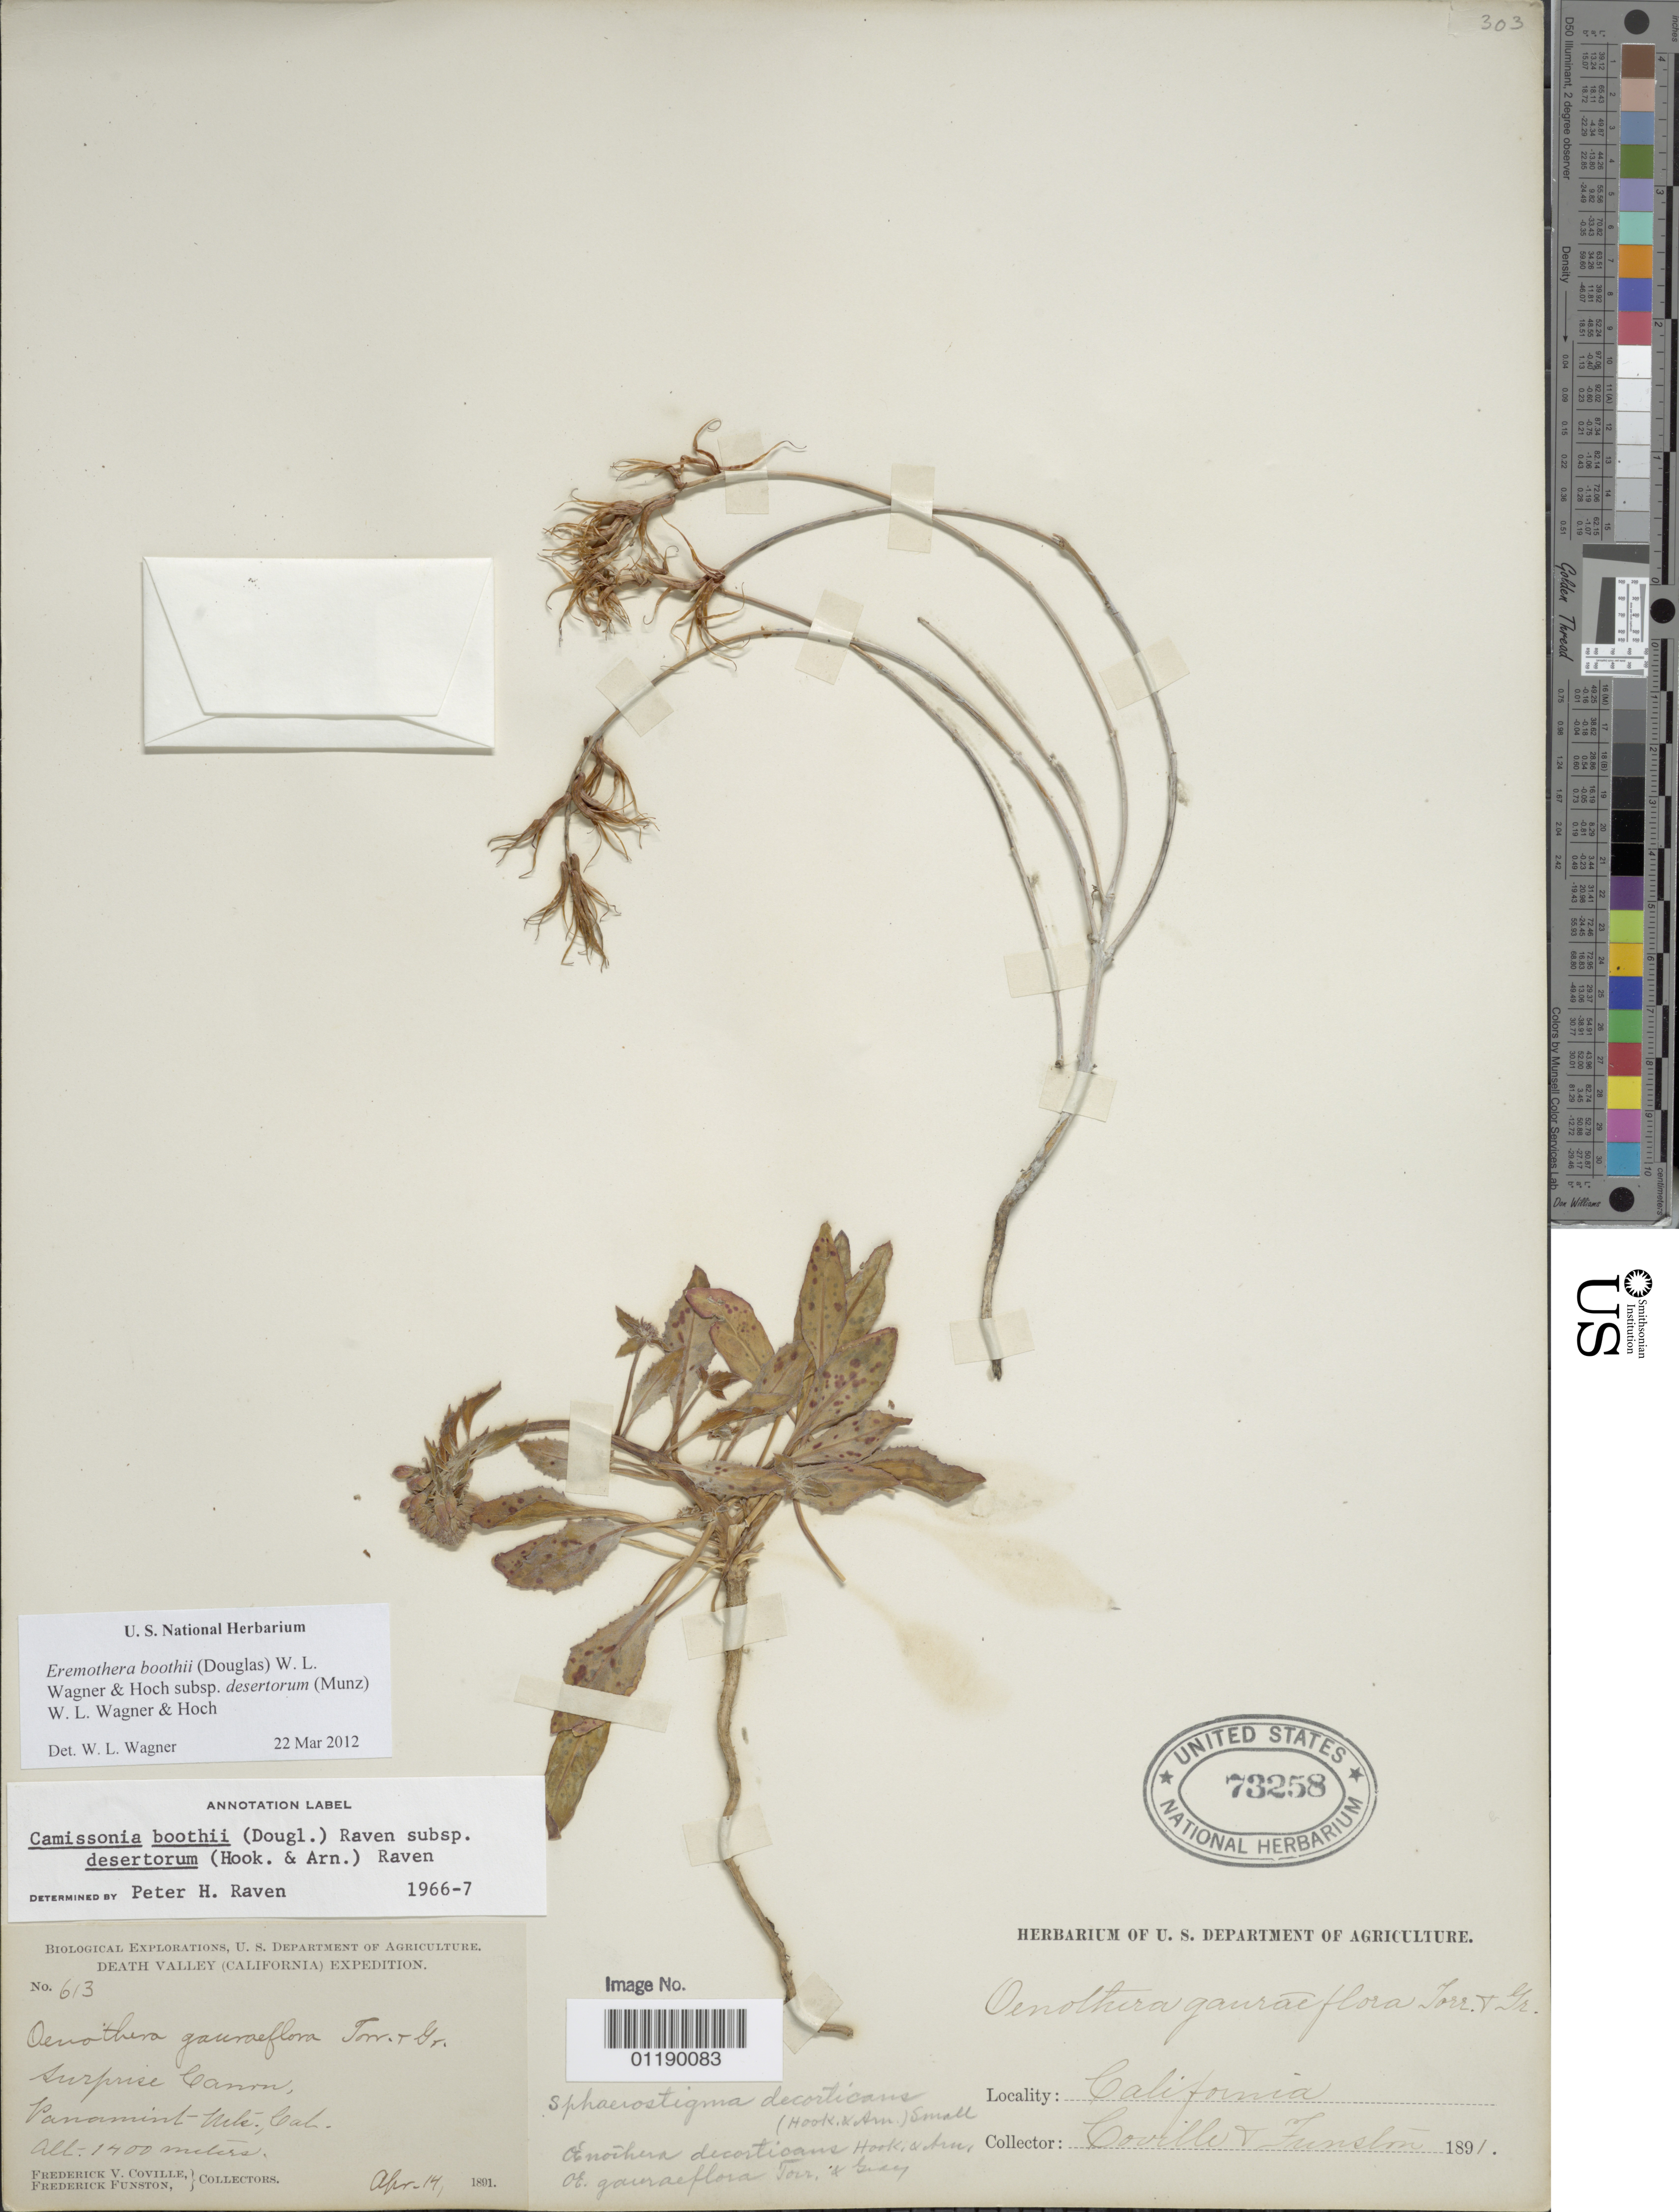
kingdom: Plantae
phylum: Tracheophyta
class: Magnoliopsida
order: Myrtales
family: Onagraceae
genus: Eremothera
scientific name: Eremothera boothii subsp. decorticans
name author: (Hook. & Arn.) W.L. Wagner & Hoch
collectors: F. V. Coville & F. Funston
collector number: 613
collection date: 1891-04-14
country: United States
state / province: California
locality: Surprise Canyon, Panamint Mts.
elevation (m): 1400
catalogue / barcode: US 73258